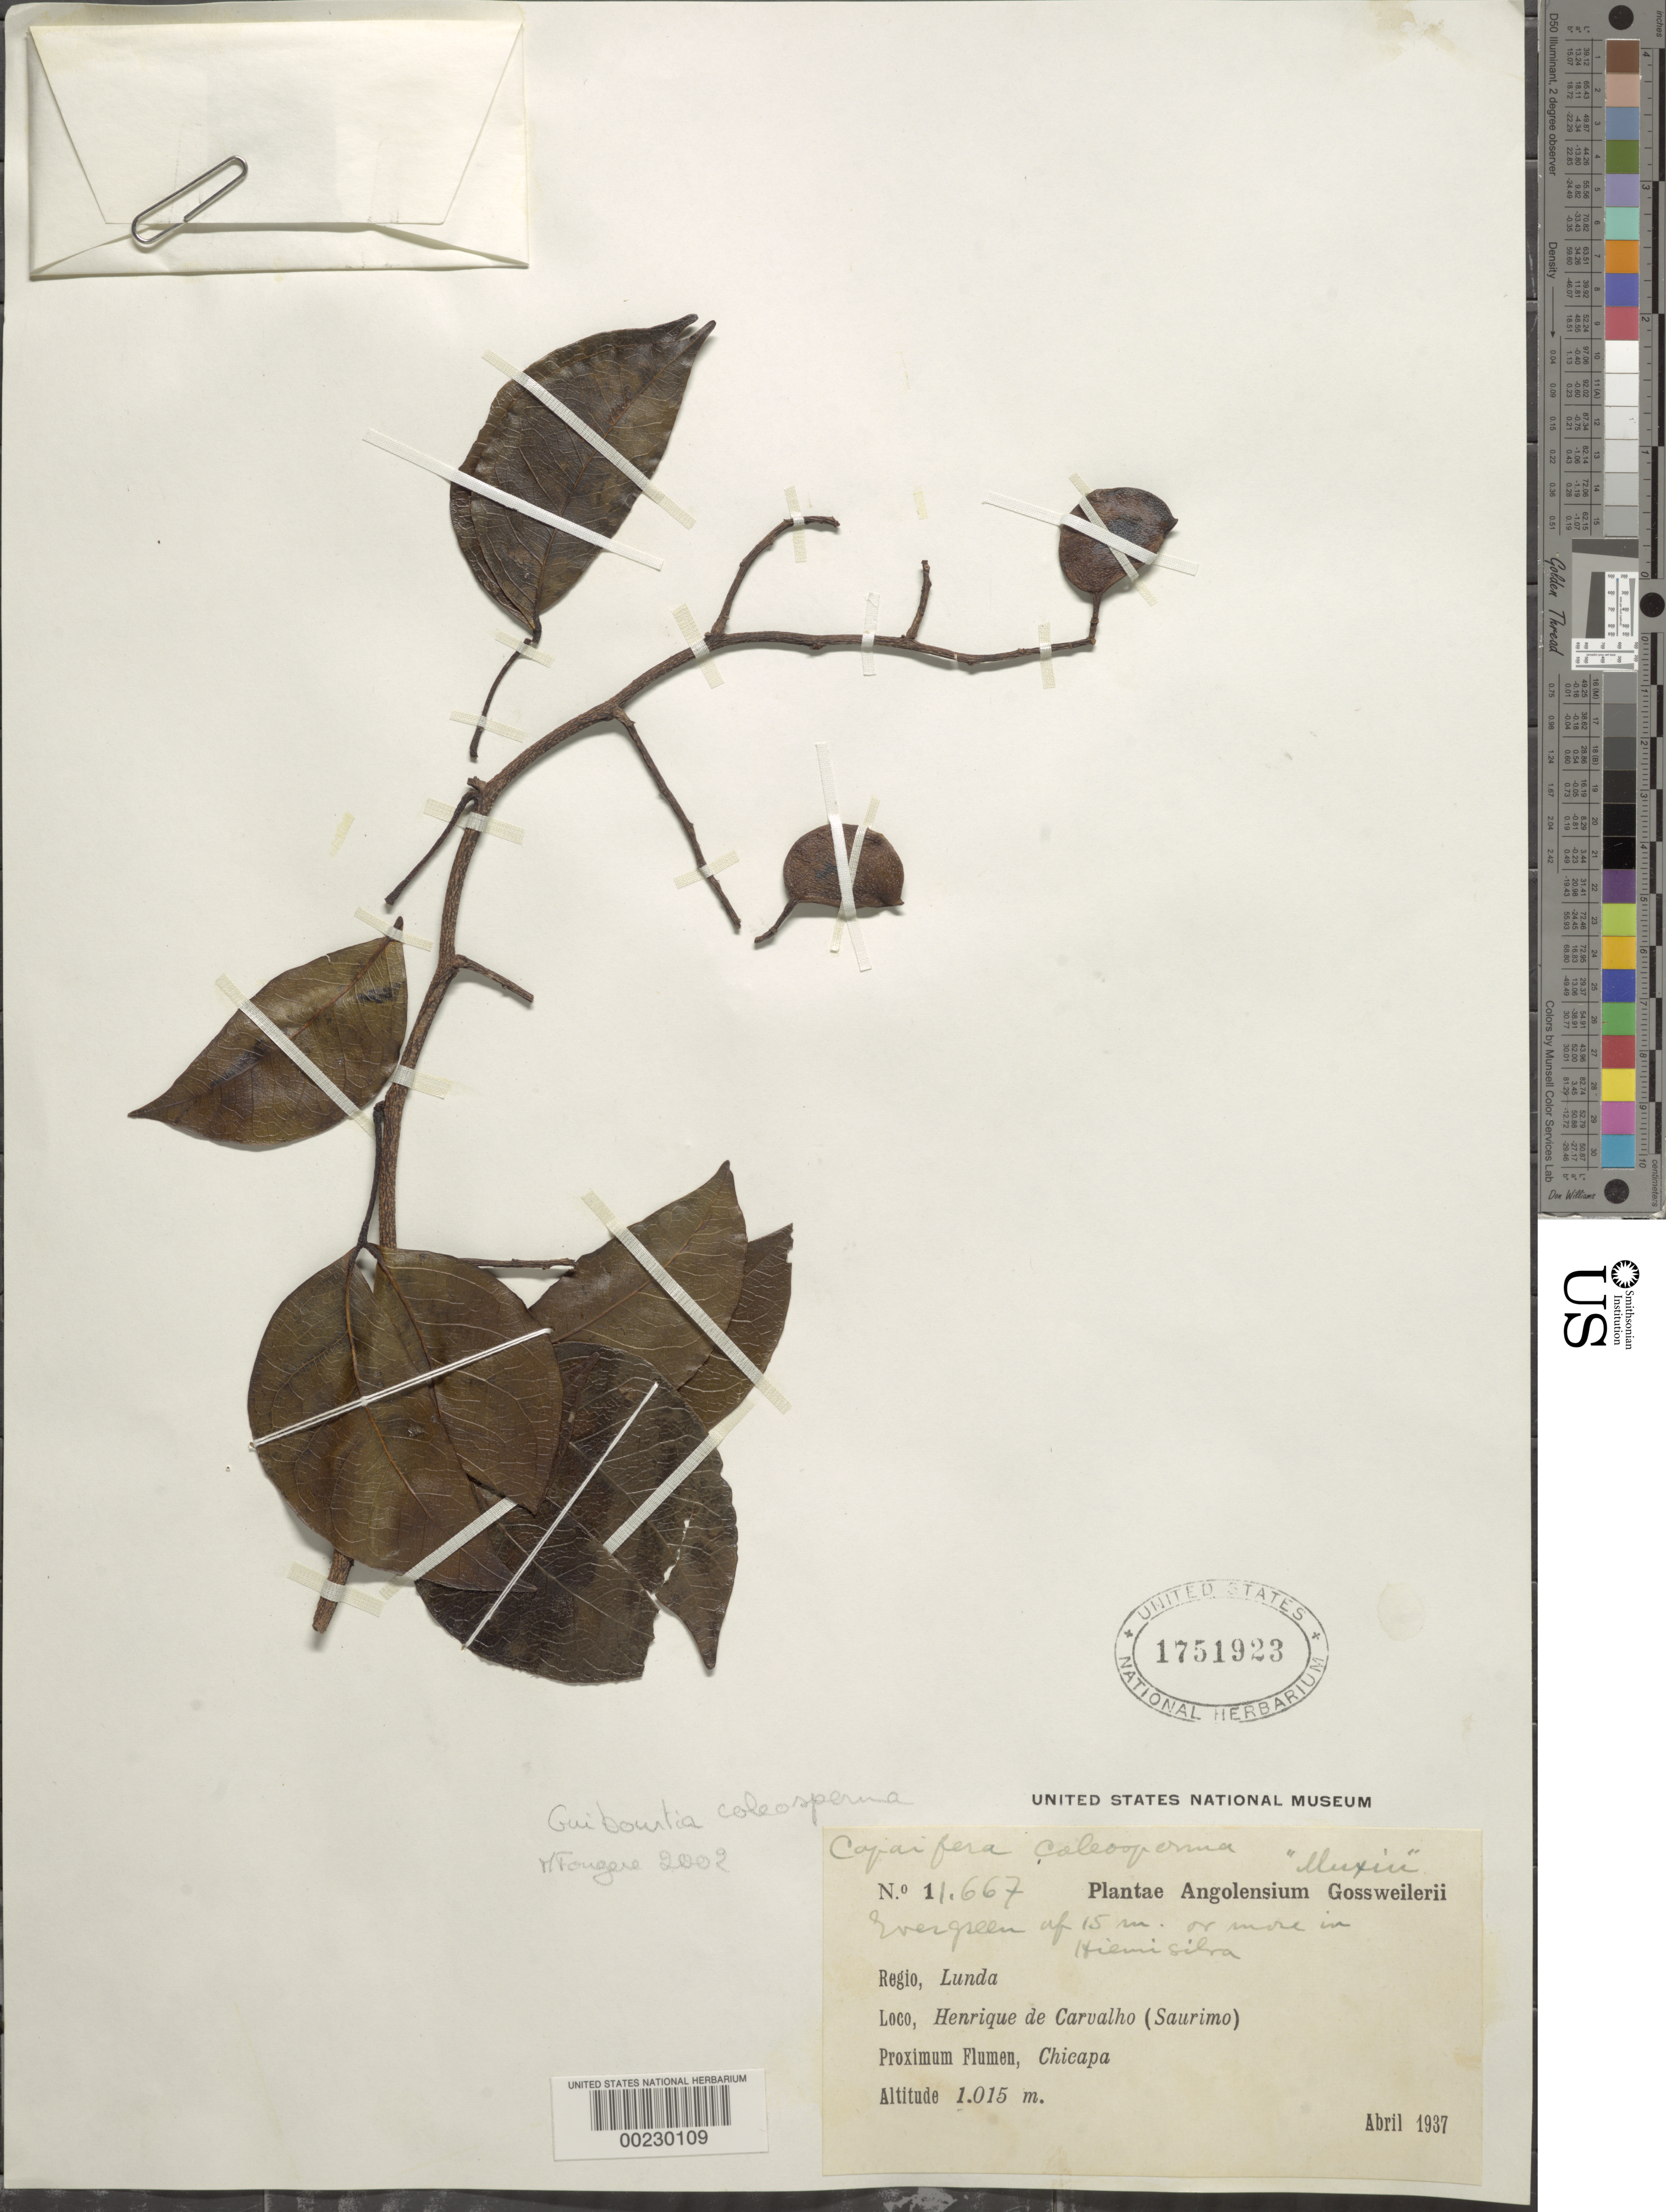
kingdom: Plantae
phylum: Tracheophyta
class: Magnoliopsida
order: Fabales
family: Fabaceae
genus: Guibourtia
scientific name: Guibourtia coleosperma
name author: (Benth.) J. Léonard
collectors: J. Gossweiler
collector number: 11667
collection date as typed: Apr 1937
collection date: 1937-04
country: Angola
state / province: Lunda Sul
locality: Henrique de Carvalho (Saurimo); Lunda; nearest river Chicapa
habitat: Semi forest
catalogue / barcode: US 1751923